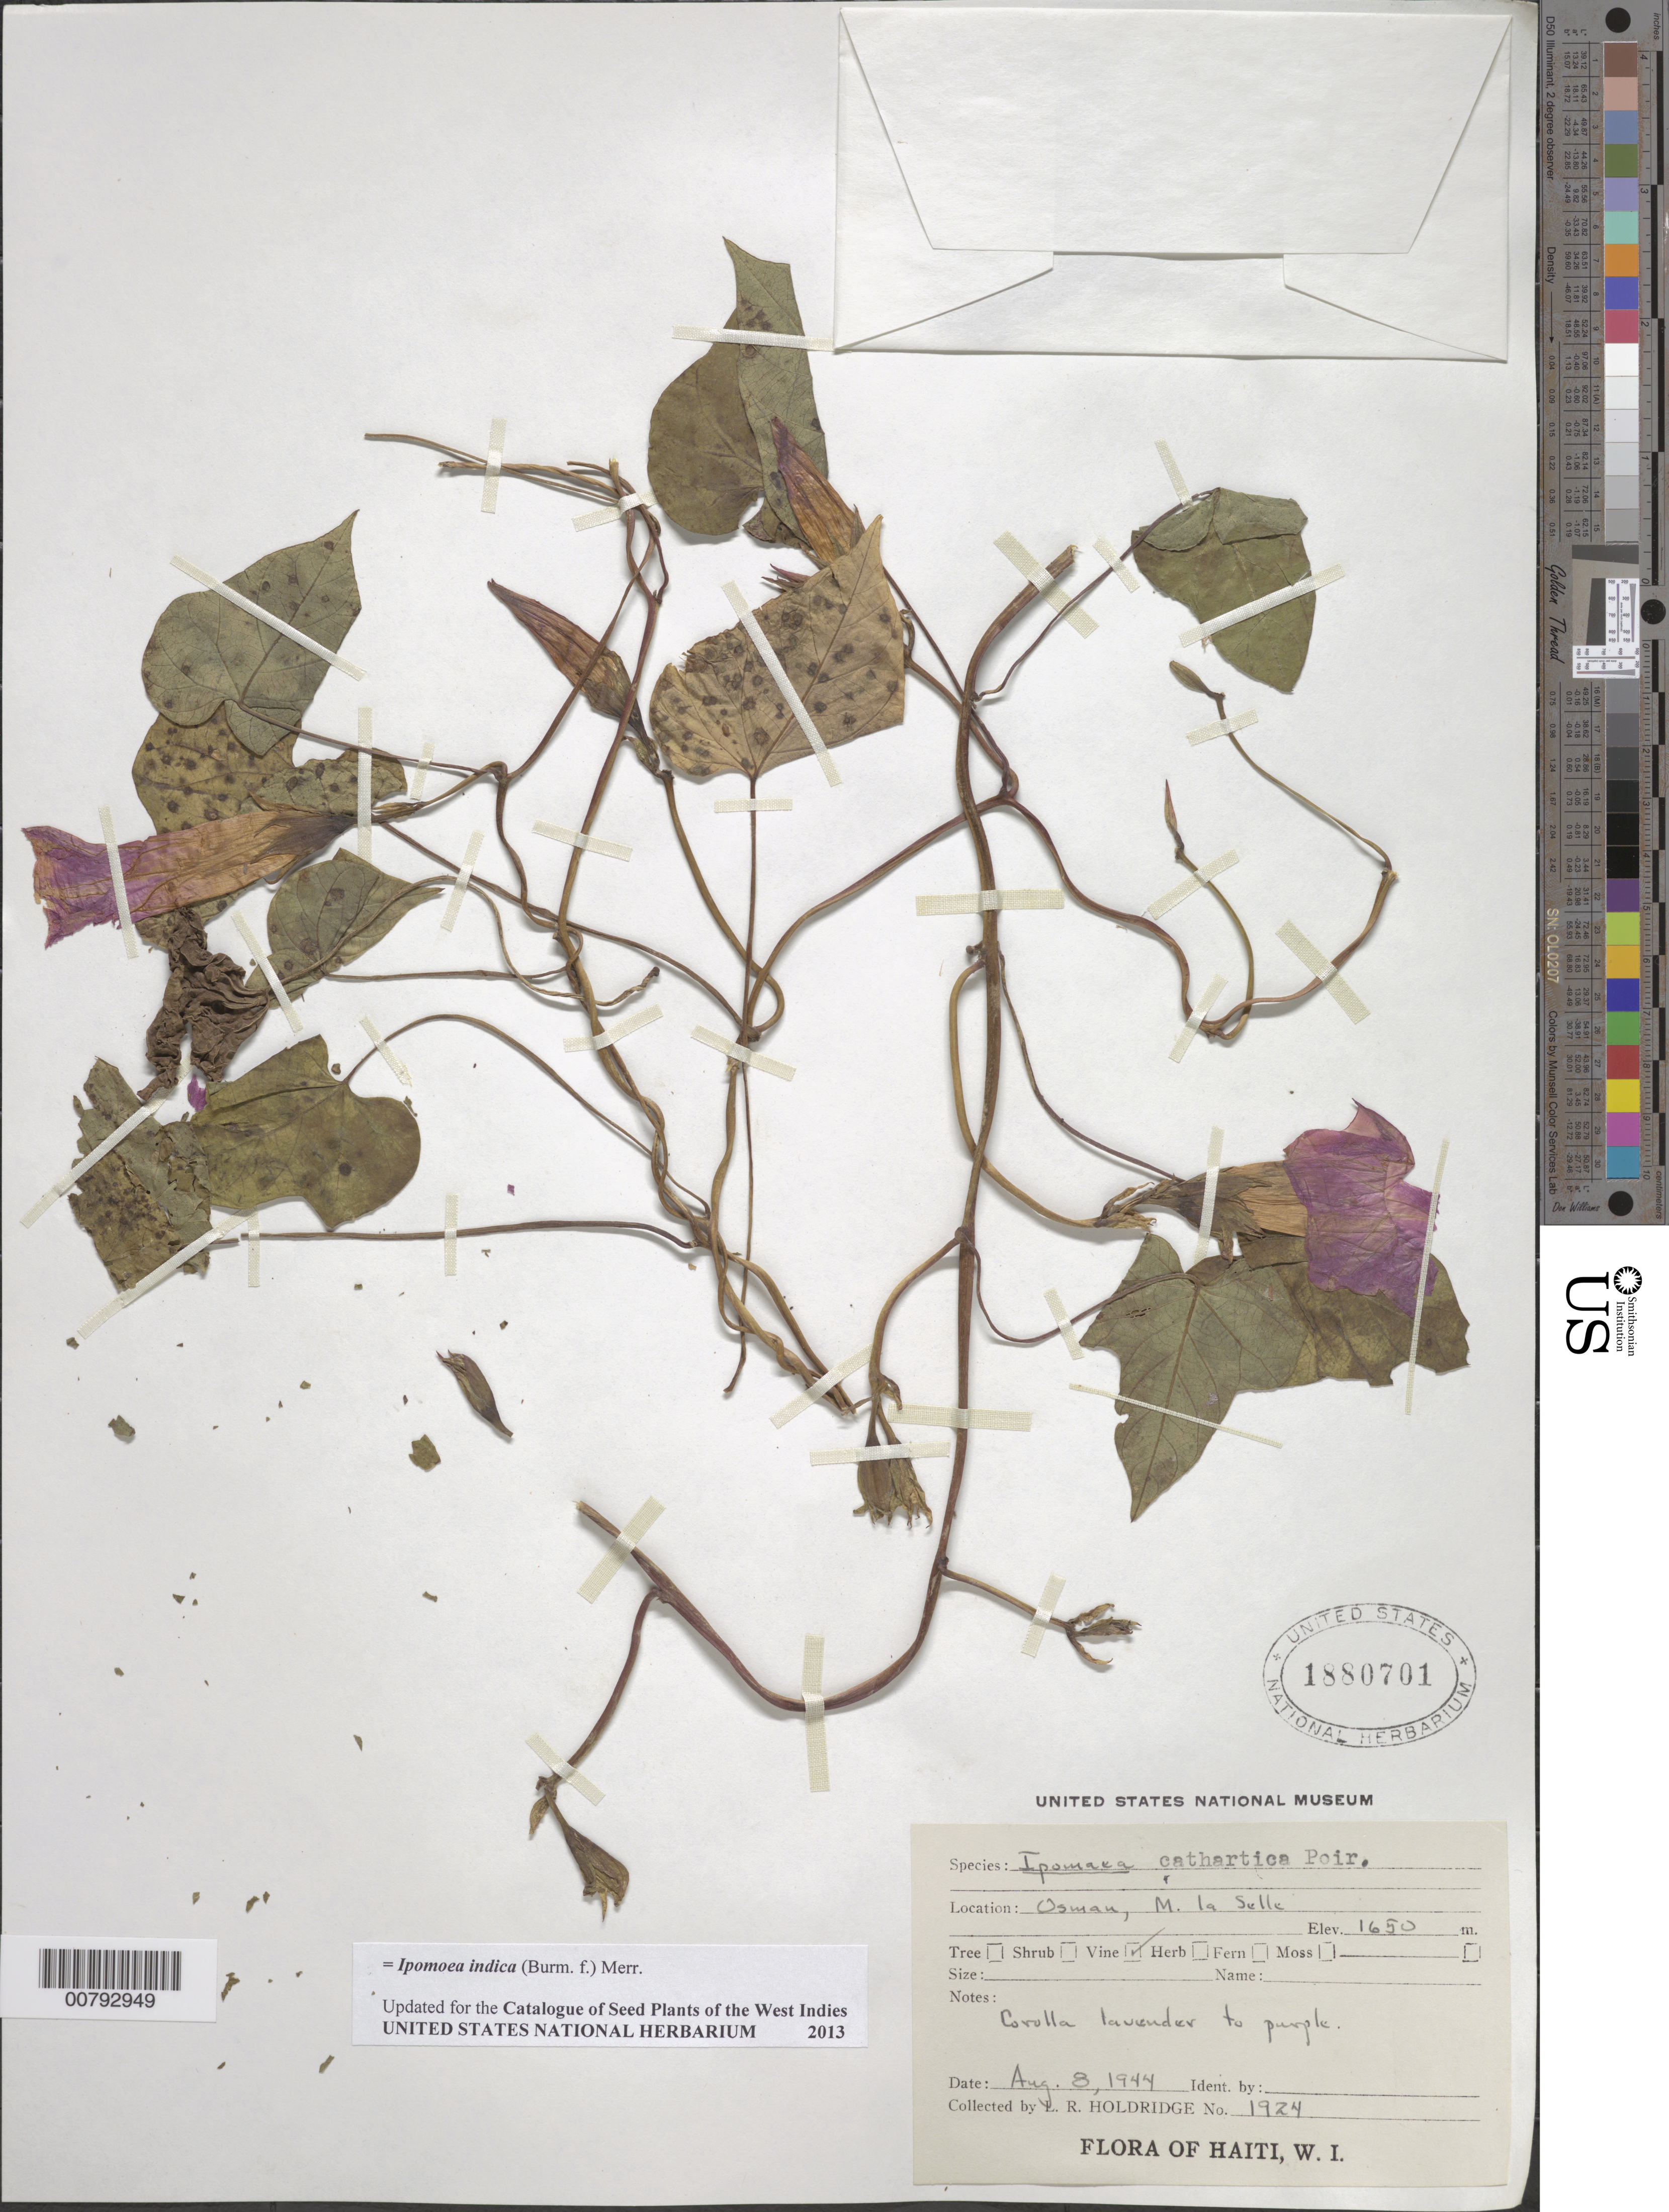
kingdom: Plantae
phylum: Tracheophyta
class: Magnoliopsida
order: Solanales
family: Convolvulaceae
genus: Ipomoea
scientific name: Ipomoea indica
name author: (Burm.) Merr.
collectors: L. Holdridge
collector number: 1924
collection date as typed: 08 Aug 1944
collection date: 1944-08-08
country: Haiti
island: Hispaniola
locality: Osman, M. la Selle.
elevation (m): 1650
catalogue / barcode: US 1880701